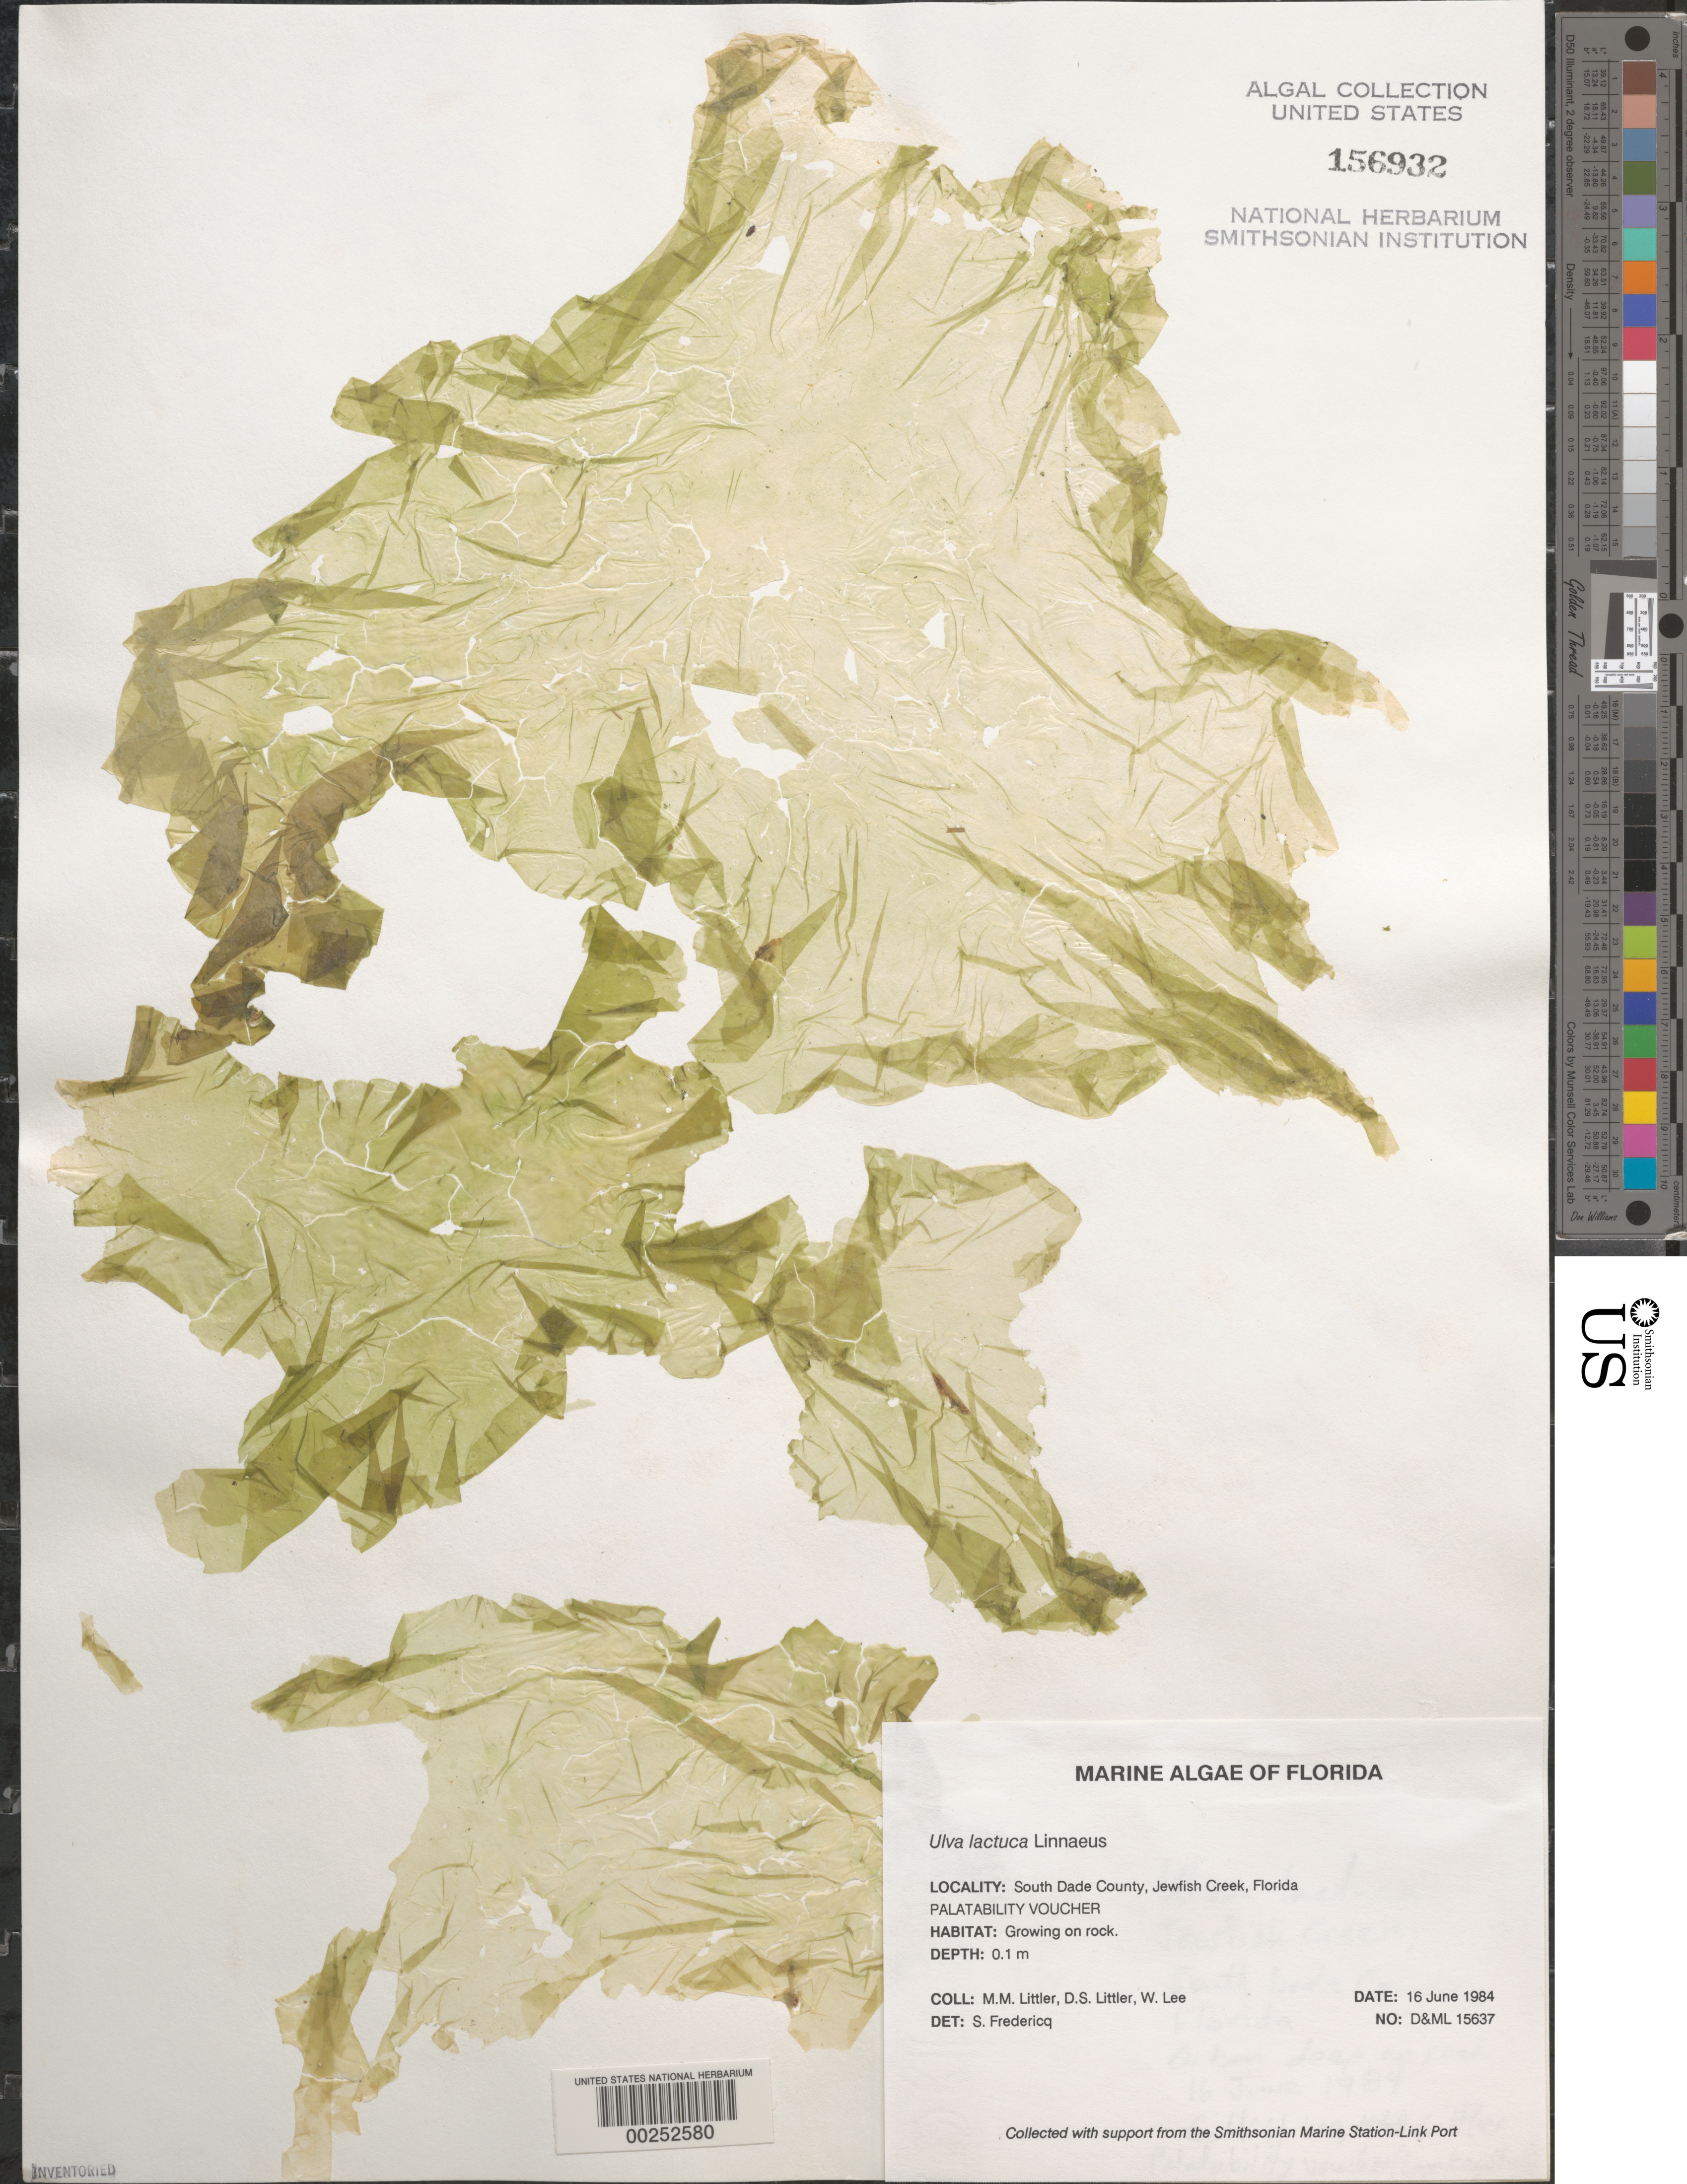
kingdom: Plantae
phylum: Chlorophyta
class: Ulvophyceae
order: Ulvales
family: Ulvaceae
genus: Ulva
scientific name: Ulva lactuca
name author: L.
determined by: Fredericq, S.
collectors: M. M. Littler, D. S. Littler & W. Lee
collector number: D&ML 15637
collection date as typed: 16 Jun 1984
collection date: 1984-06-16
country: United States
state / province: Florida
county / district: Monroe County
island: Florida Keys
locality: Jewfish Creek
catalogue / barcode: US 156932